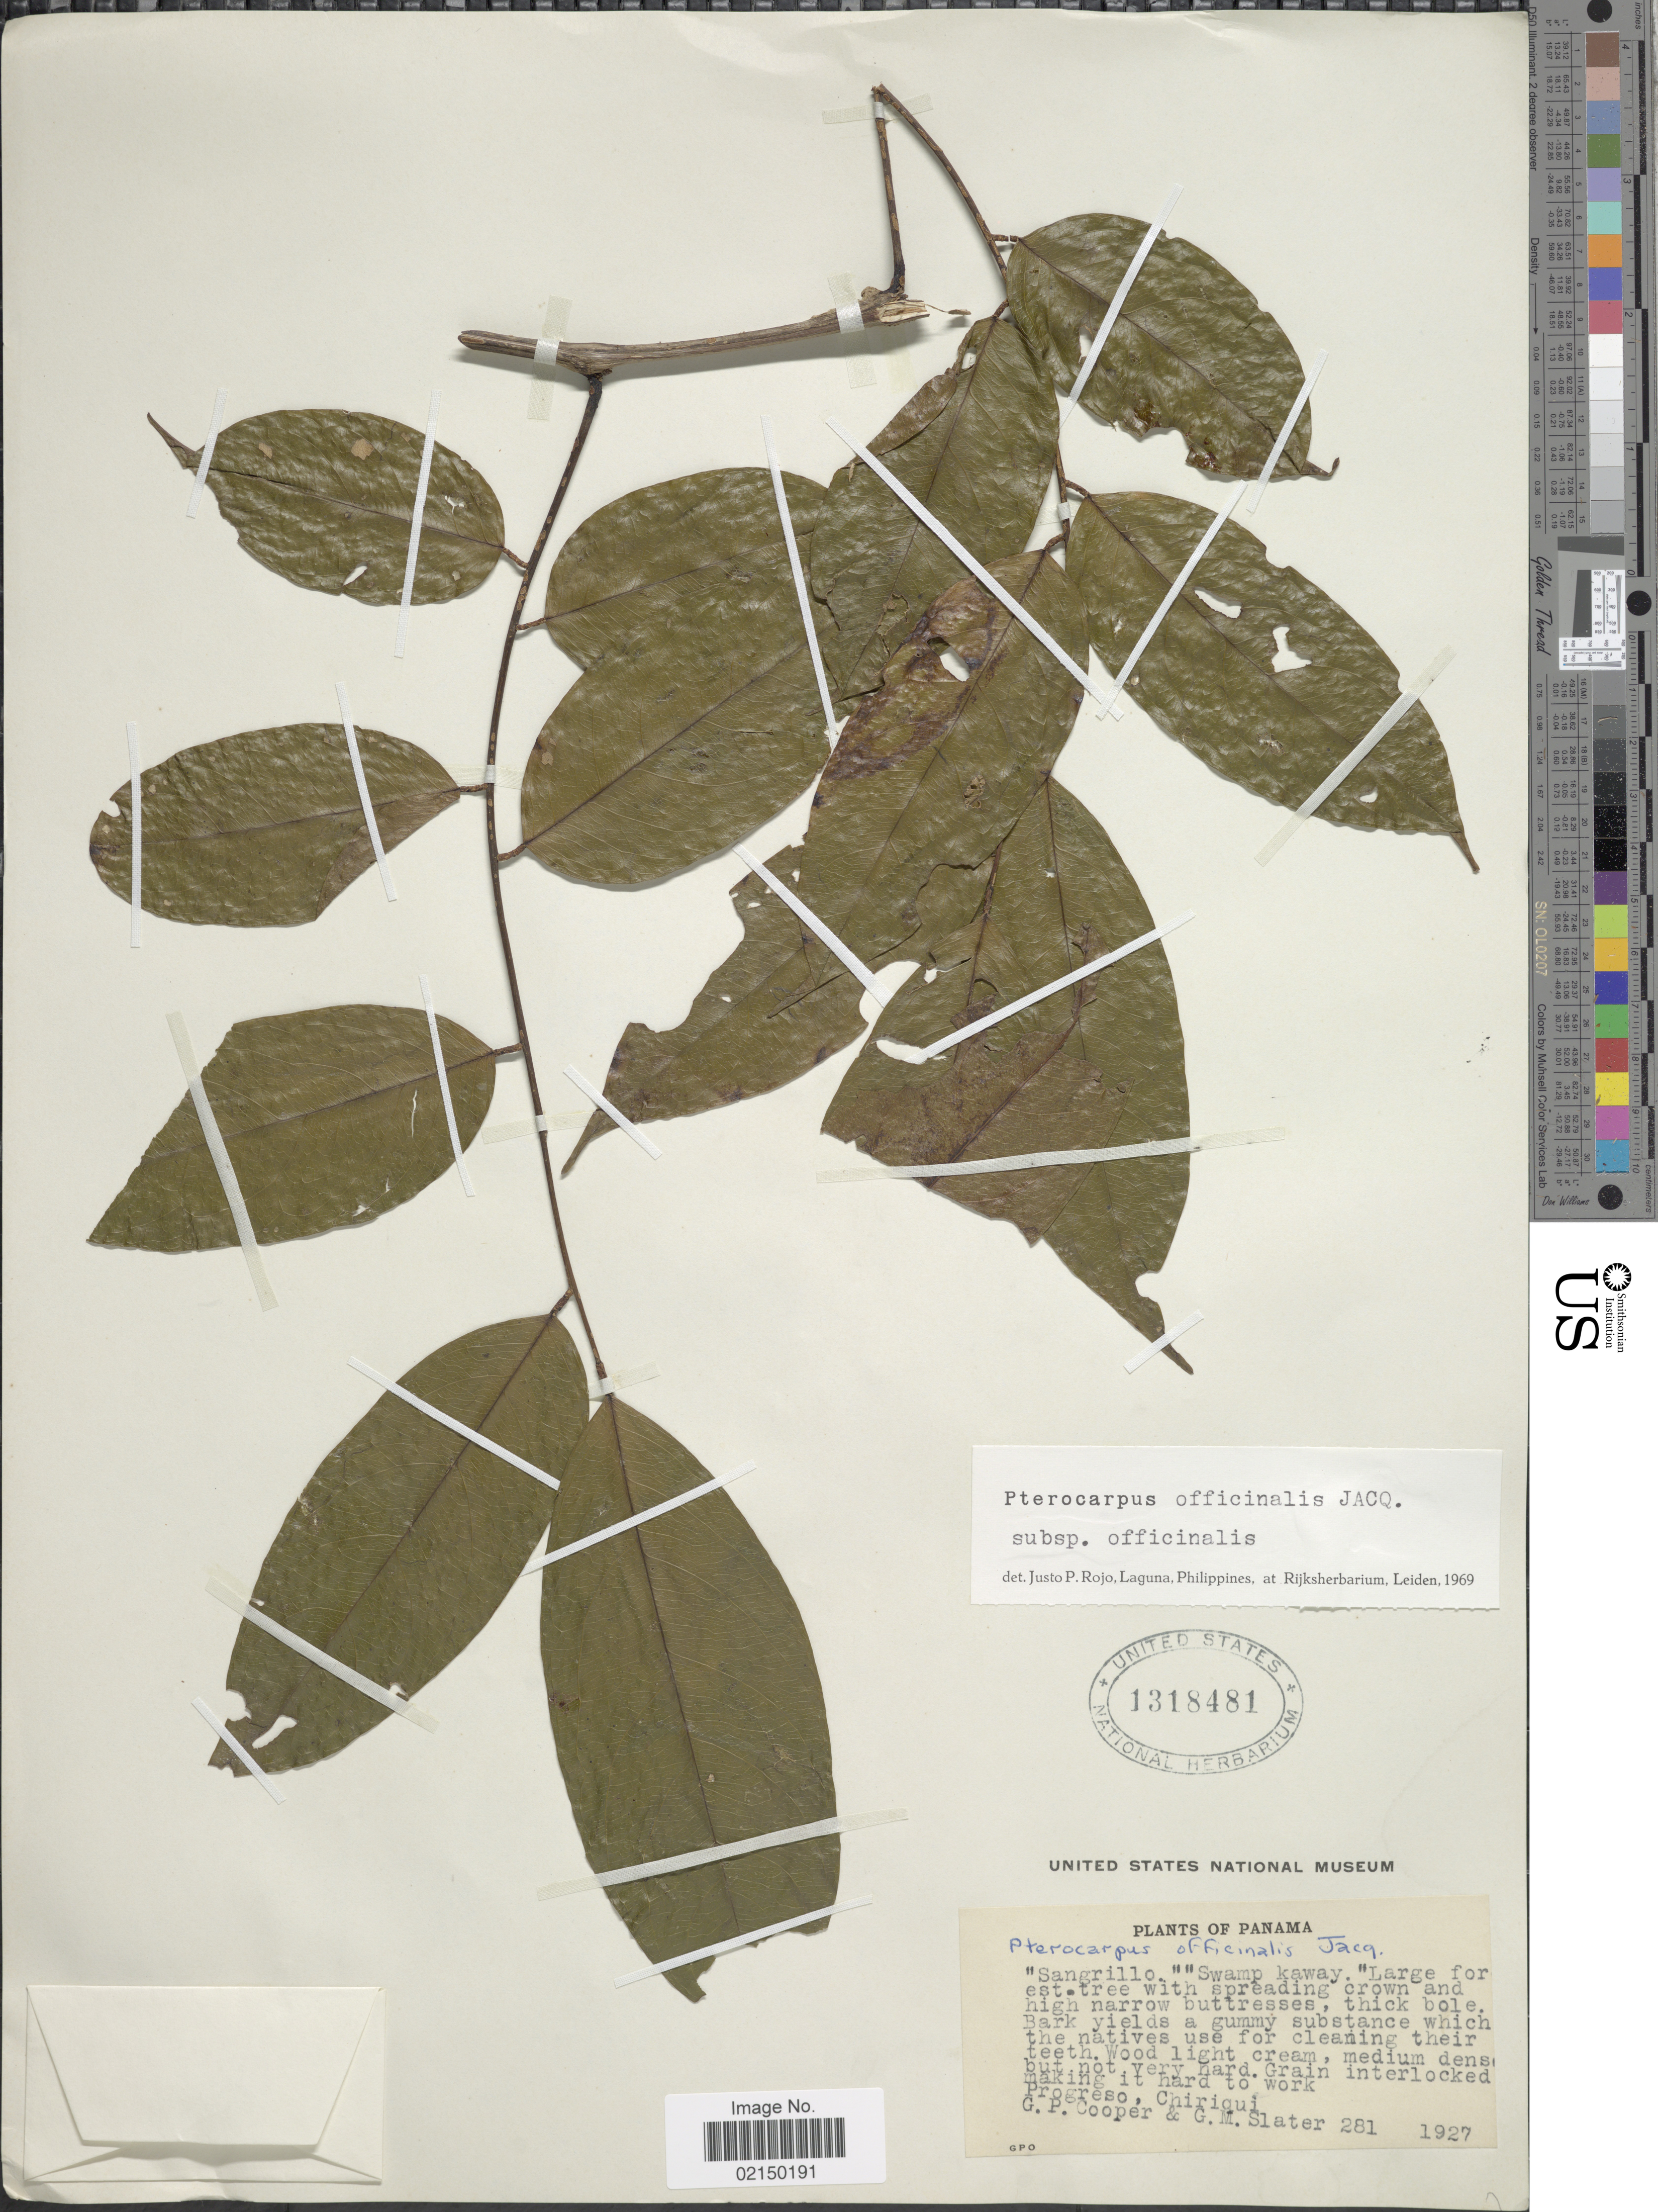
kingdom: Plantae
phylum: Tracheophyta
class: Magnoliopsida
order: Fabales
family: Fabaceae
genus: Pterocarpus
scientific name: Pterocarpus officinalis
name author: Jacq.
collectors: G. Cooper & G. Slater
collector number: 281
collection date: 1927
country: Panama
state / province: Chiriqui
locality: Progreso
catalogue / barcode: US 1318481